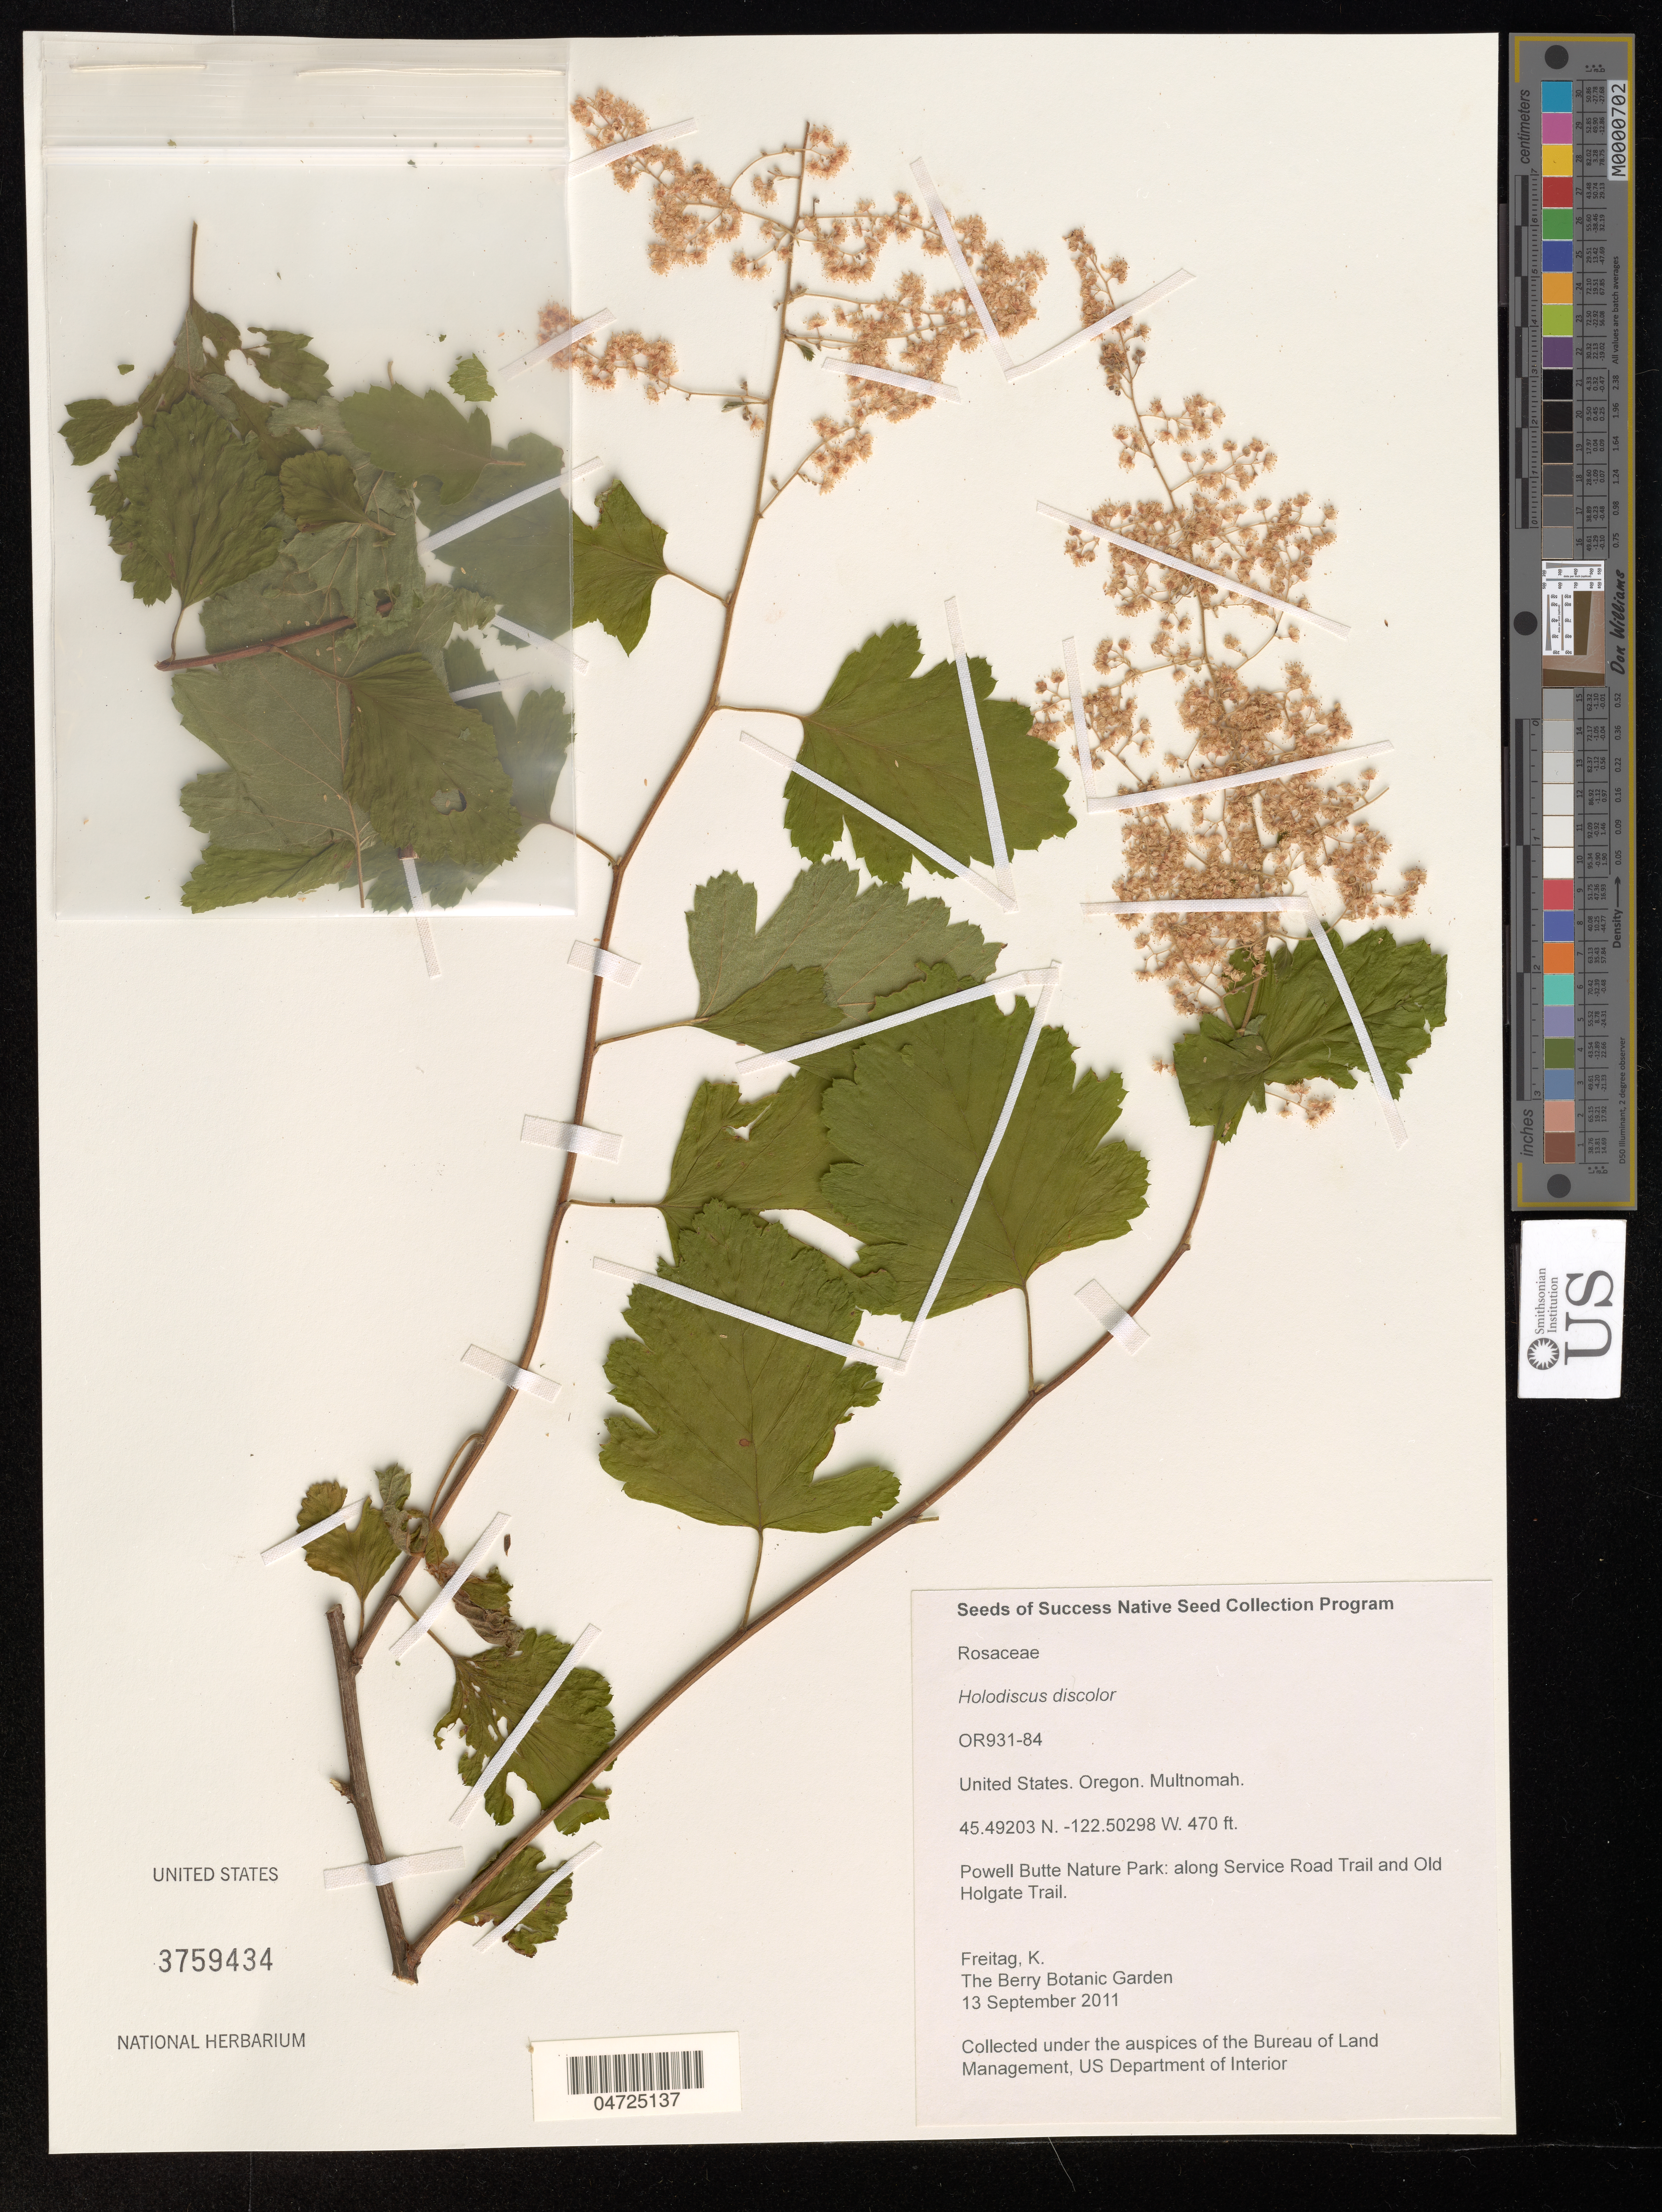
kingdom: Plantae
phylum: Tracheophyta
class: Magnoliopsida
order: Rosales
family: Rosaceae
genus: Holodiscus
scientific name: Holodiscus discolor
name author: (Pursh) Maxim.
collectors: K. Freitag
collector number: OR931-84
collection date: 2011-09-13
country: United States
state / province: Oregon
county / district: Multnomah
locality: Multnomah. Powell Butte Nature Park: along Service Road Trail and Old Holgate Trail.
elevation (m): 143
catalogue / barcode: US 3759434